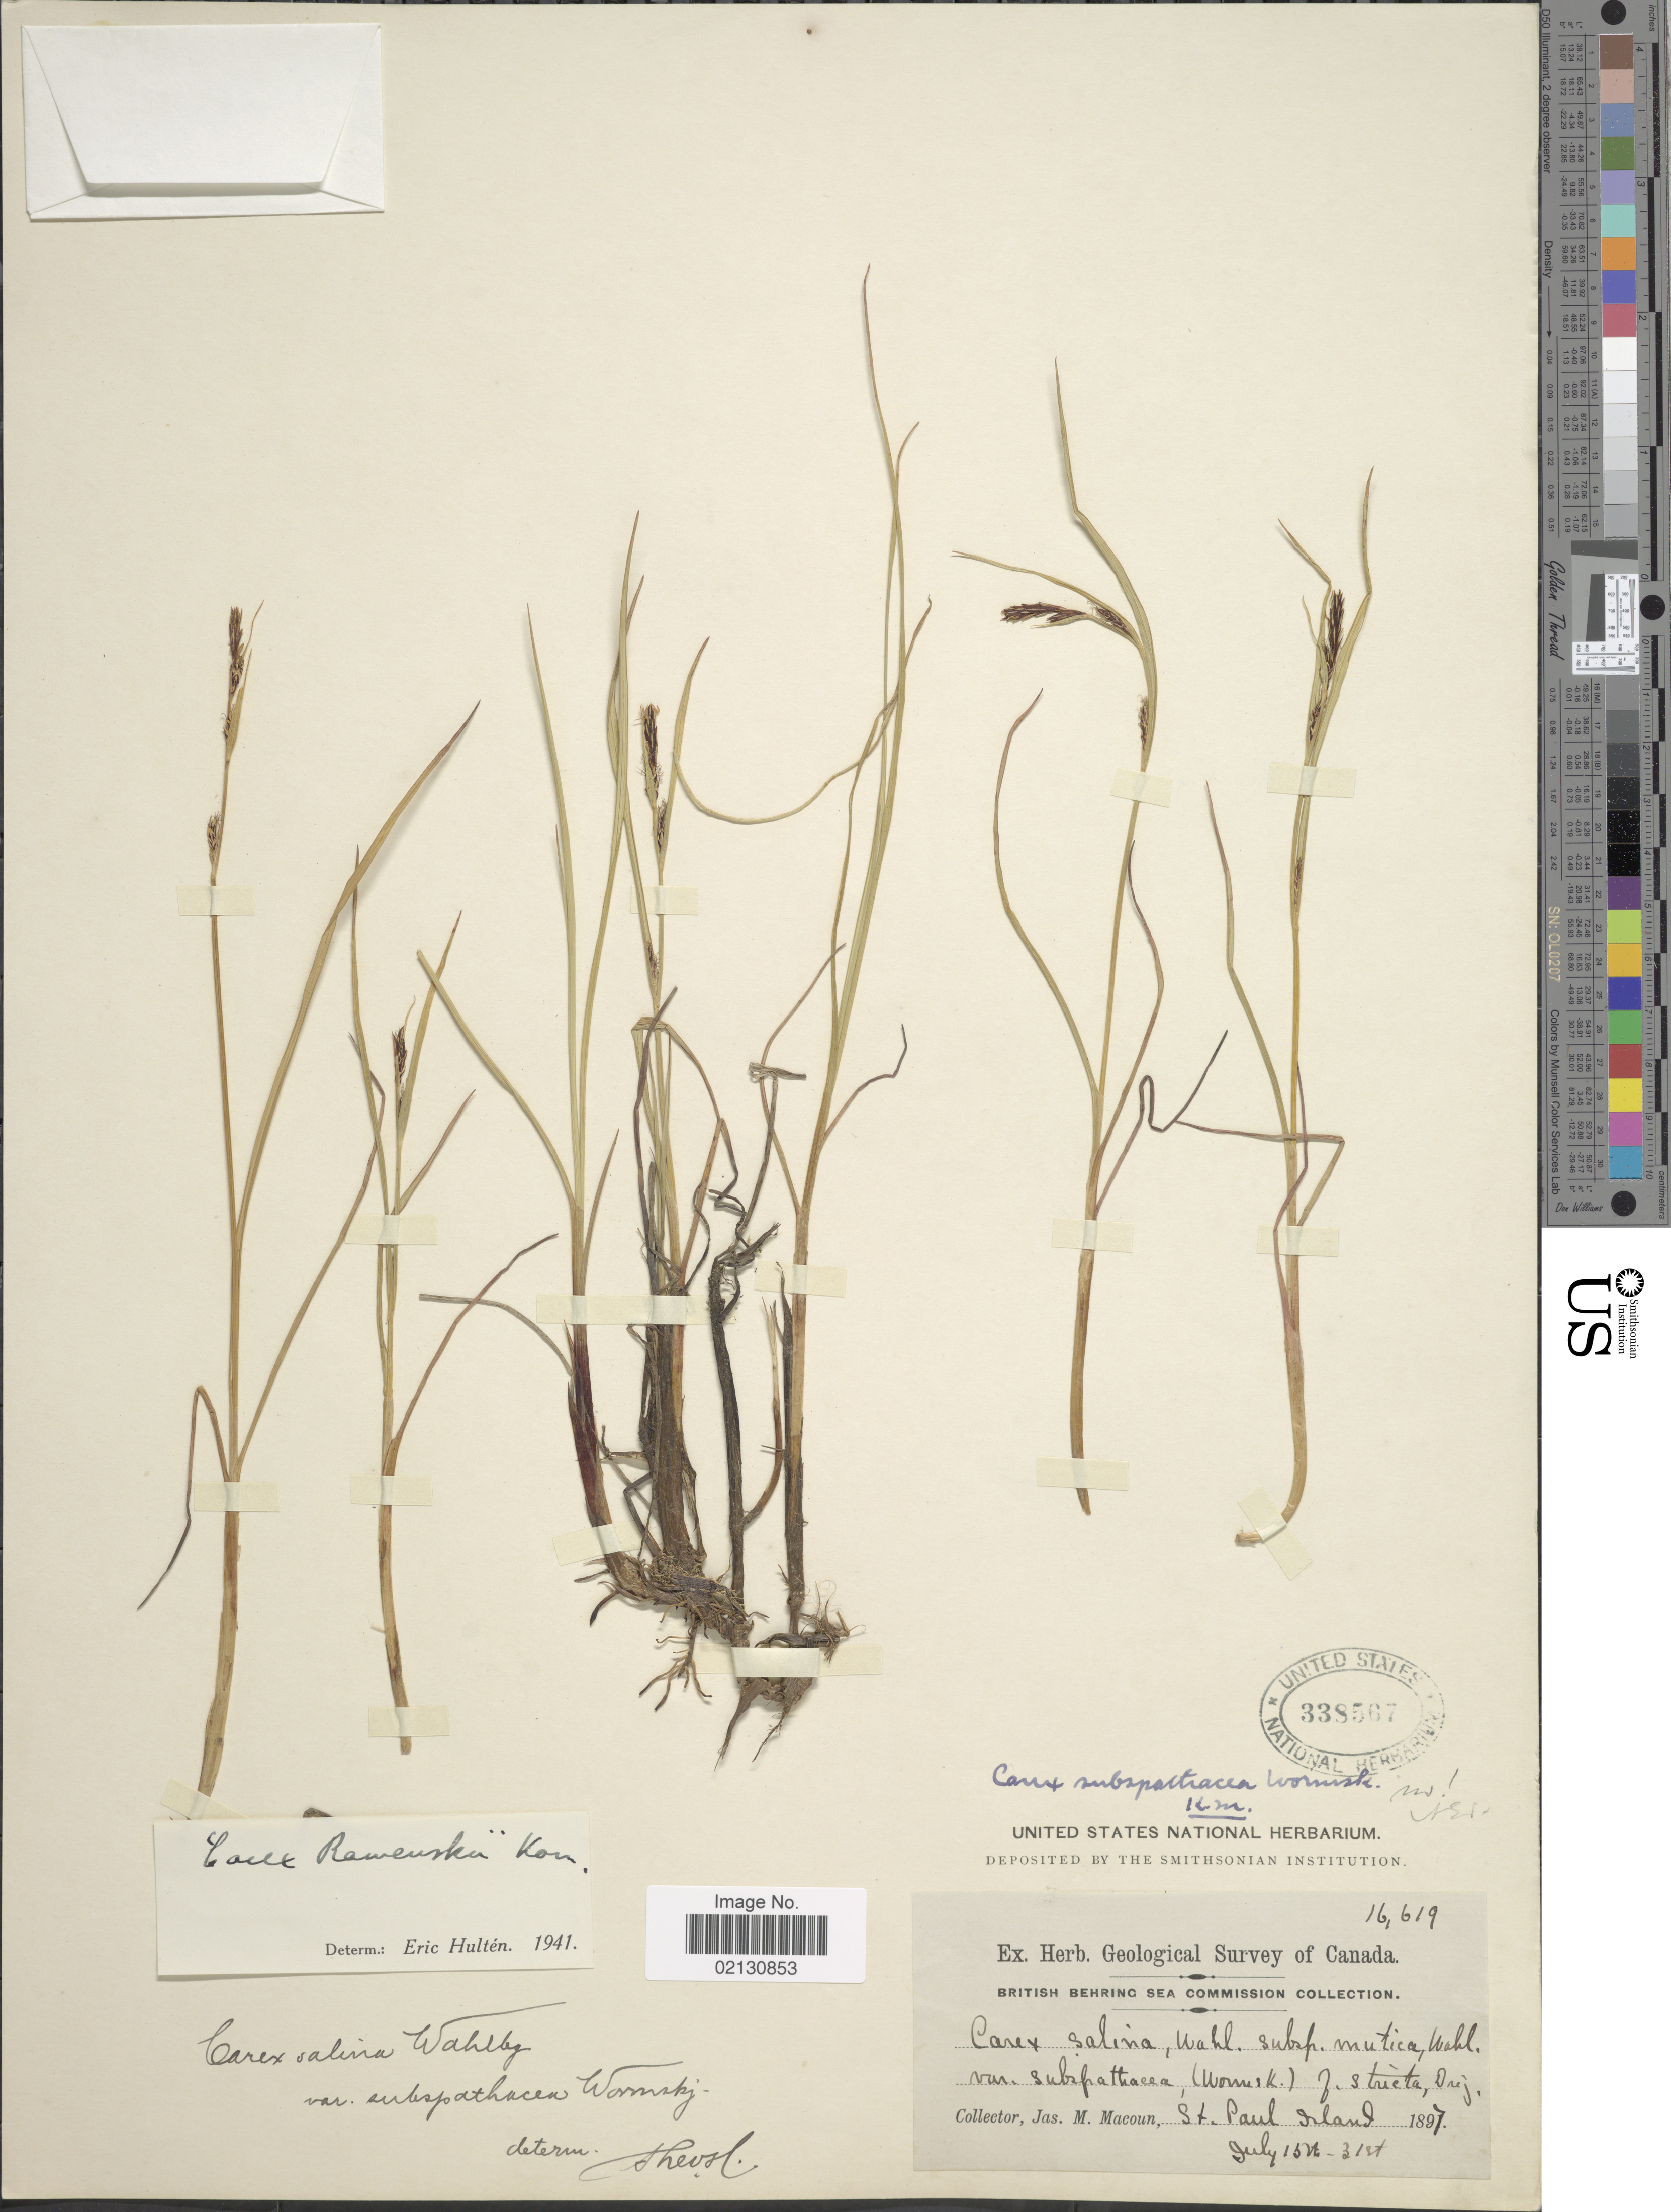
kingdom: Plantae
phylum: Tracheophyta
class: Liliopsida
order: Poales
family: Cyperaceae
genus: Carex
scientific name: Carex ramenskii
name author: Kom.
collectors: J. M. Macoun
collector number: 16619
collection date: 1897-07-15/1897-07-31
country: United States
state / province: Alaska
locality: St. Paul Island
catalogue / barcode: US 338567